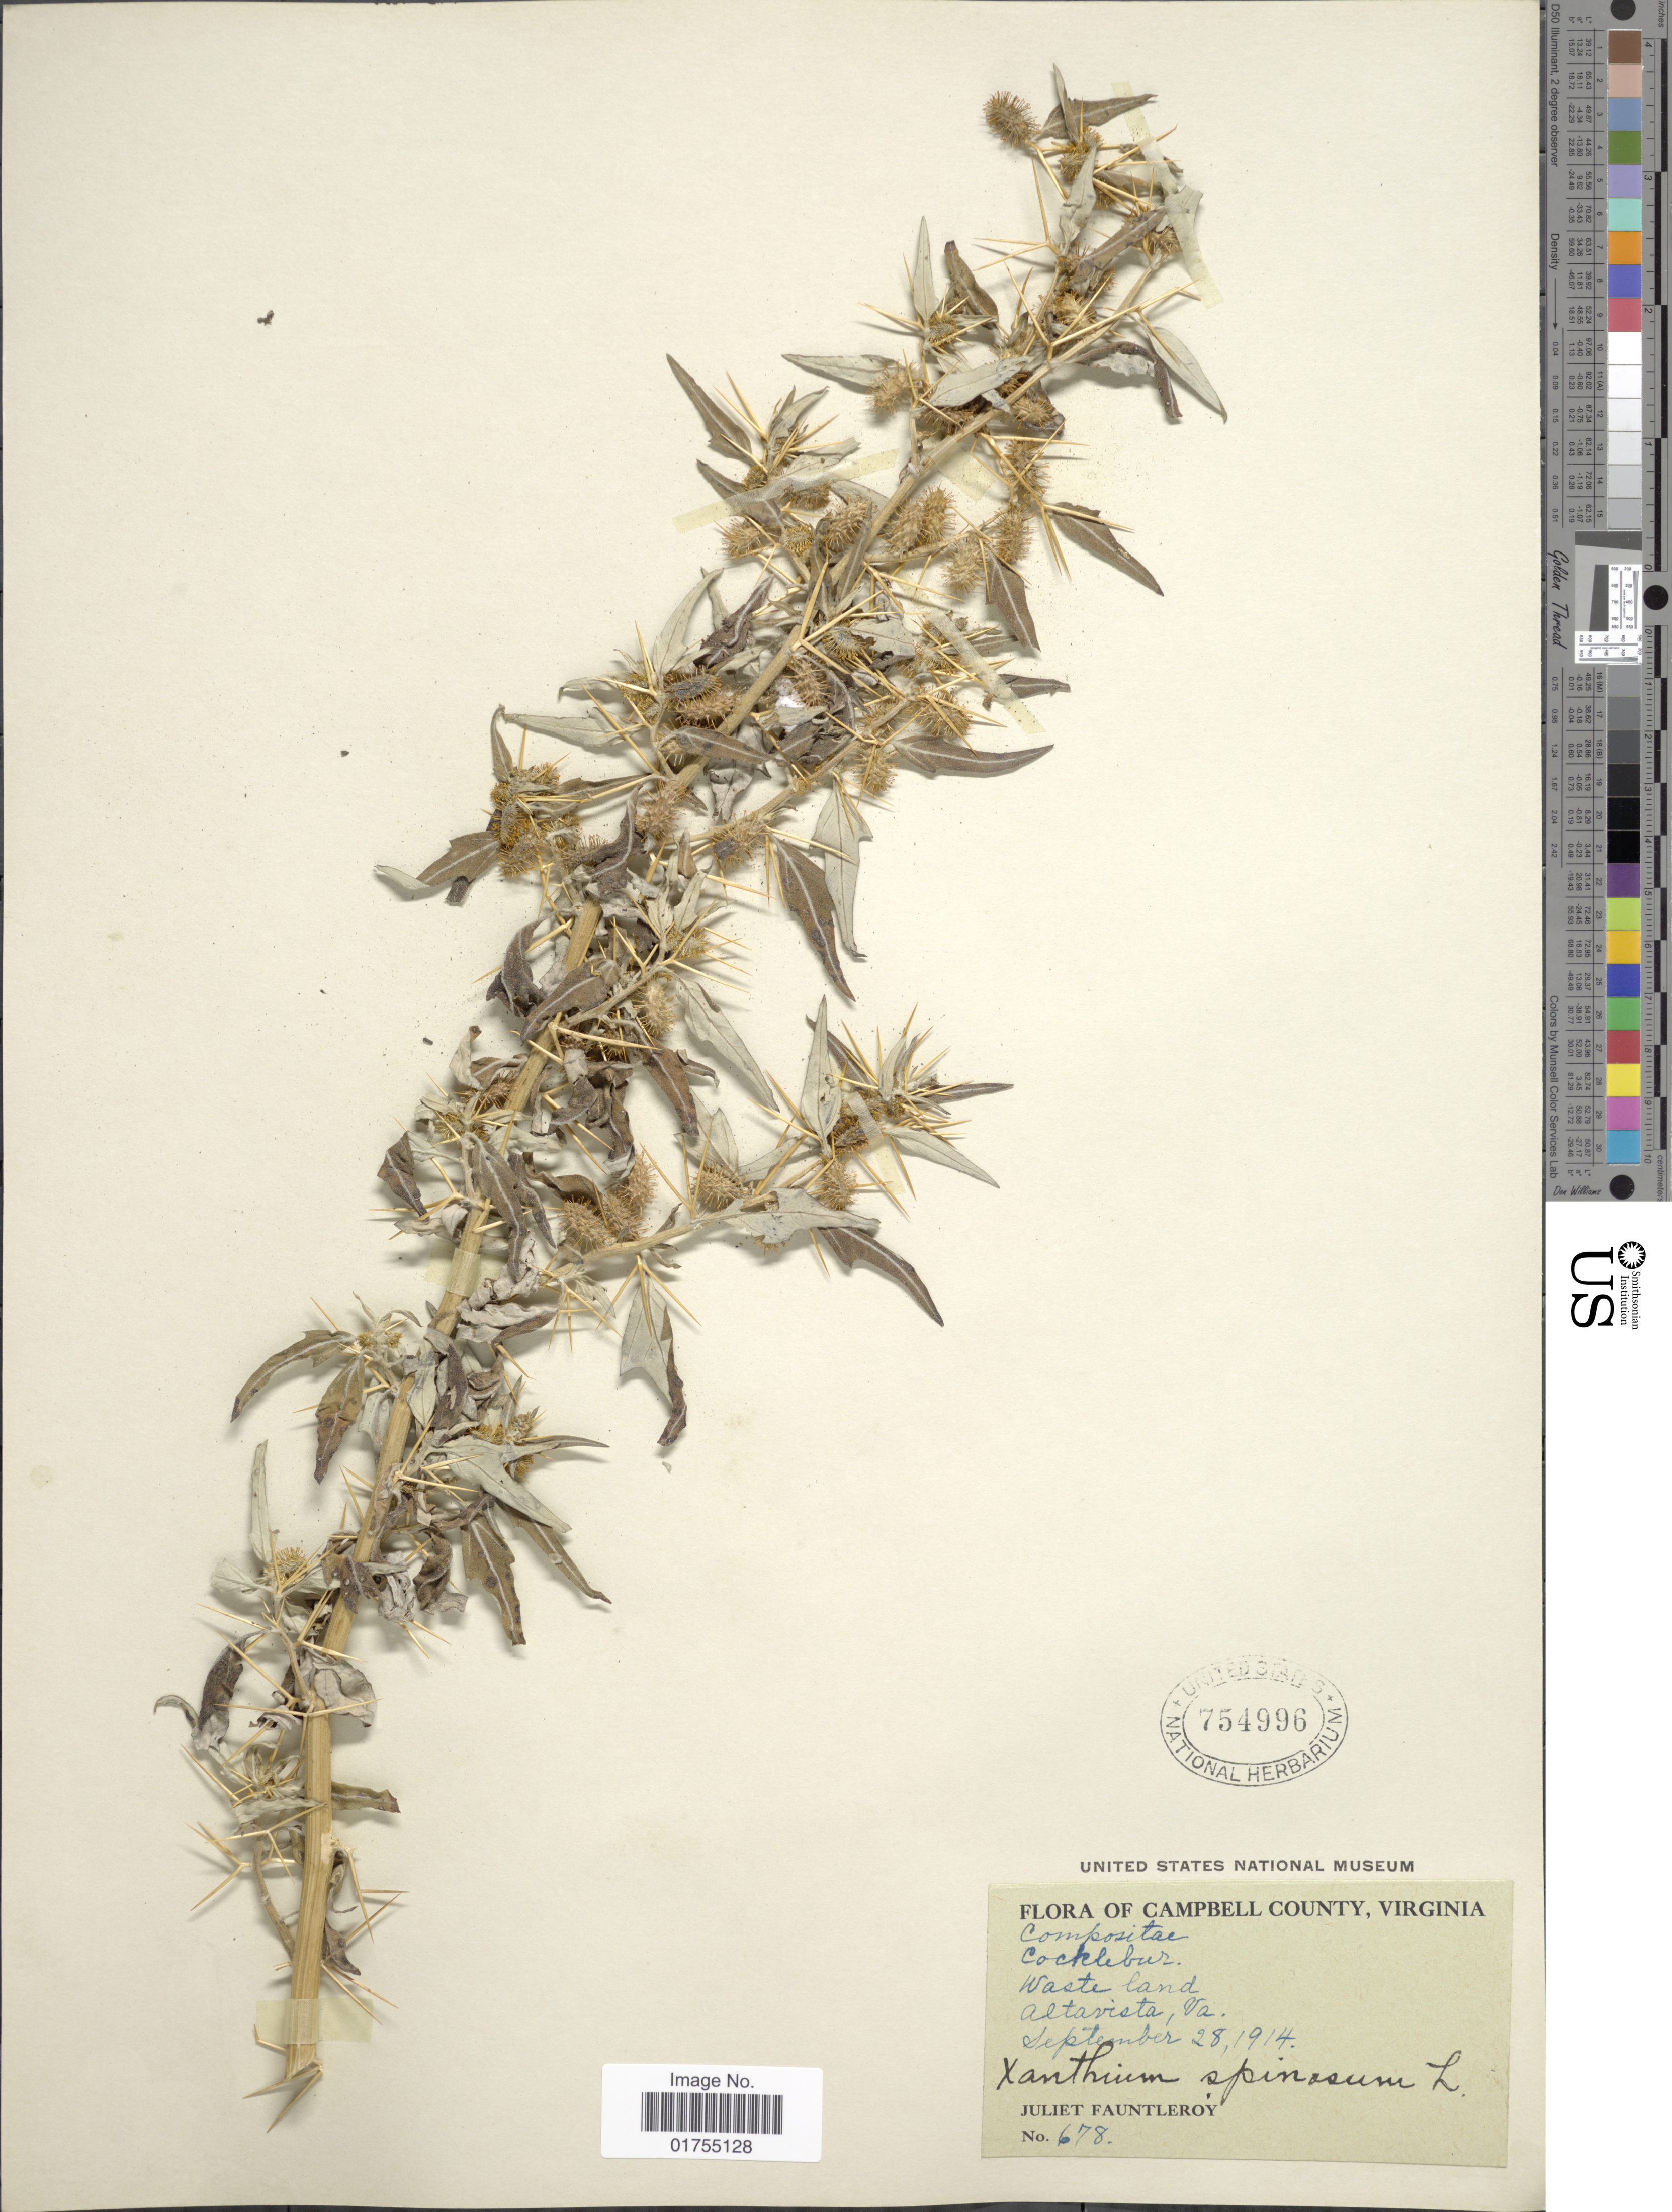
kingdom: Plantae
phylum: Tracheophyta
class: Magnoliopsida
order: Asterales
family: Asteraceae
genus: Xanthium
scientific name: Xanthium spinosum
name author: L.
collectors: J. Fauntleroy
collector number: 678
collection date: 1914-09-28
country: United States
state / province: Virginia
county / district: Campbell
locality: Campbell County. Altavista, Va.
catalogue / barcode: US 754996